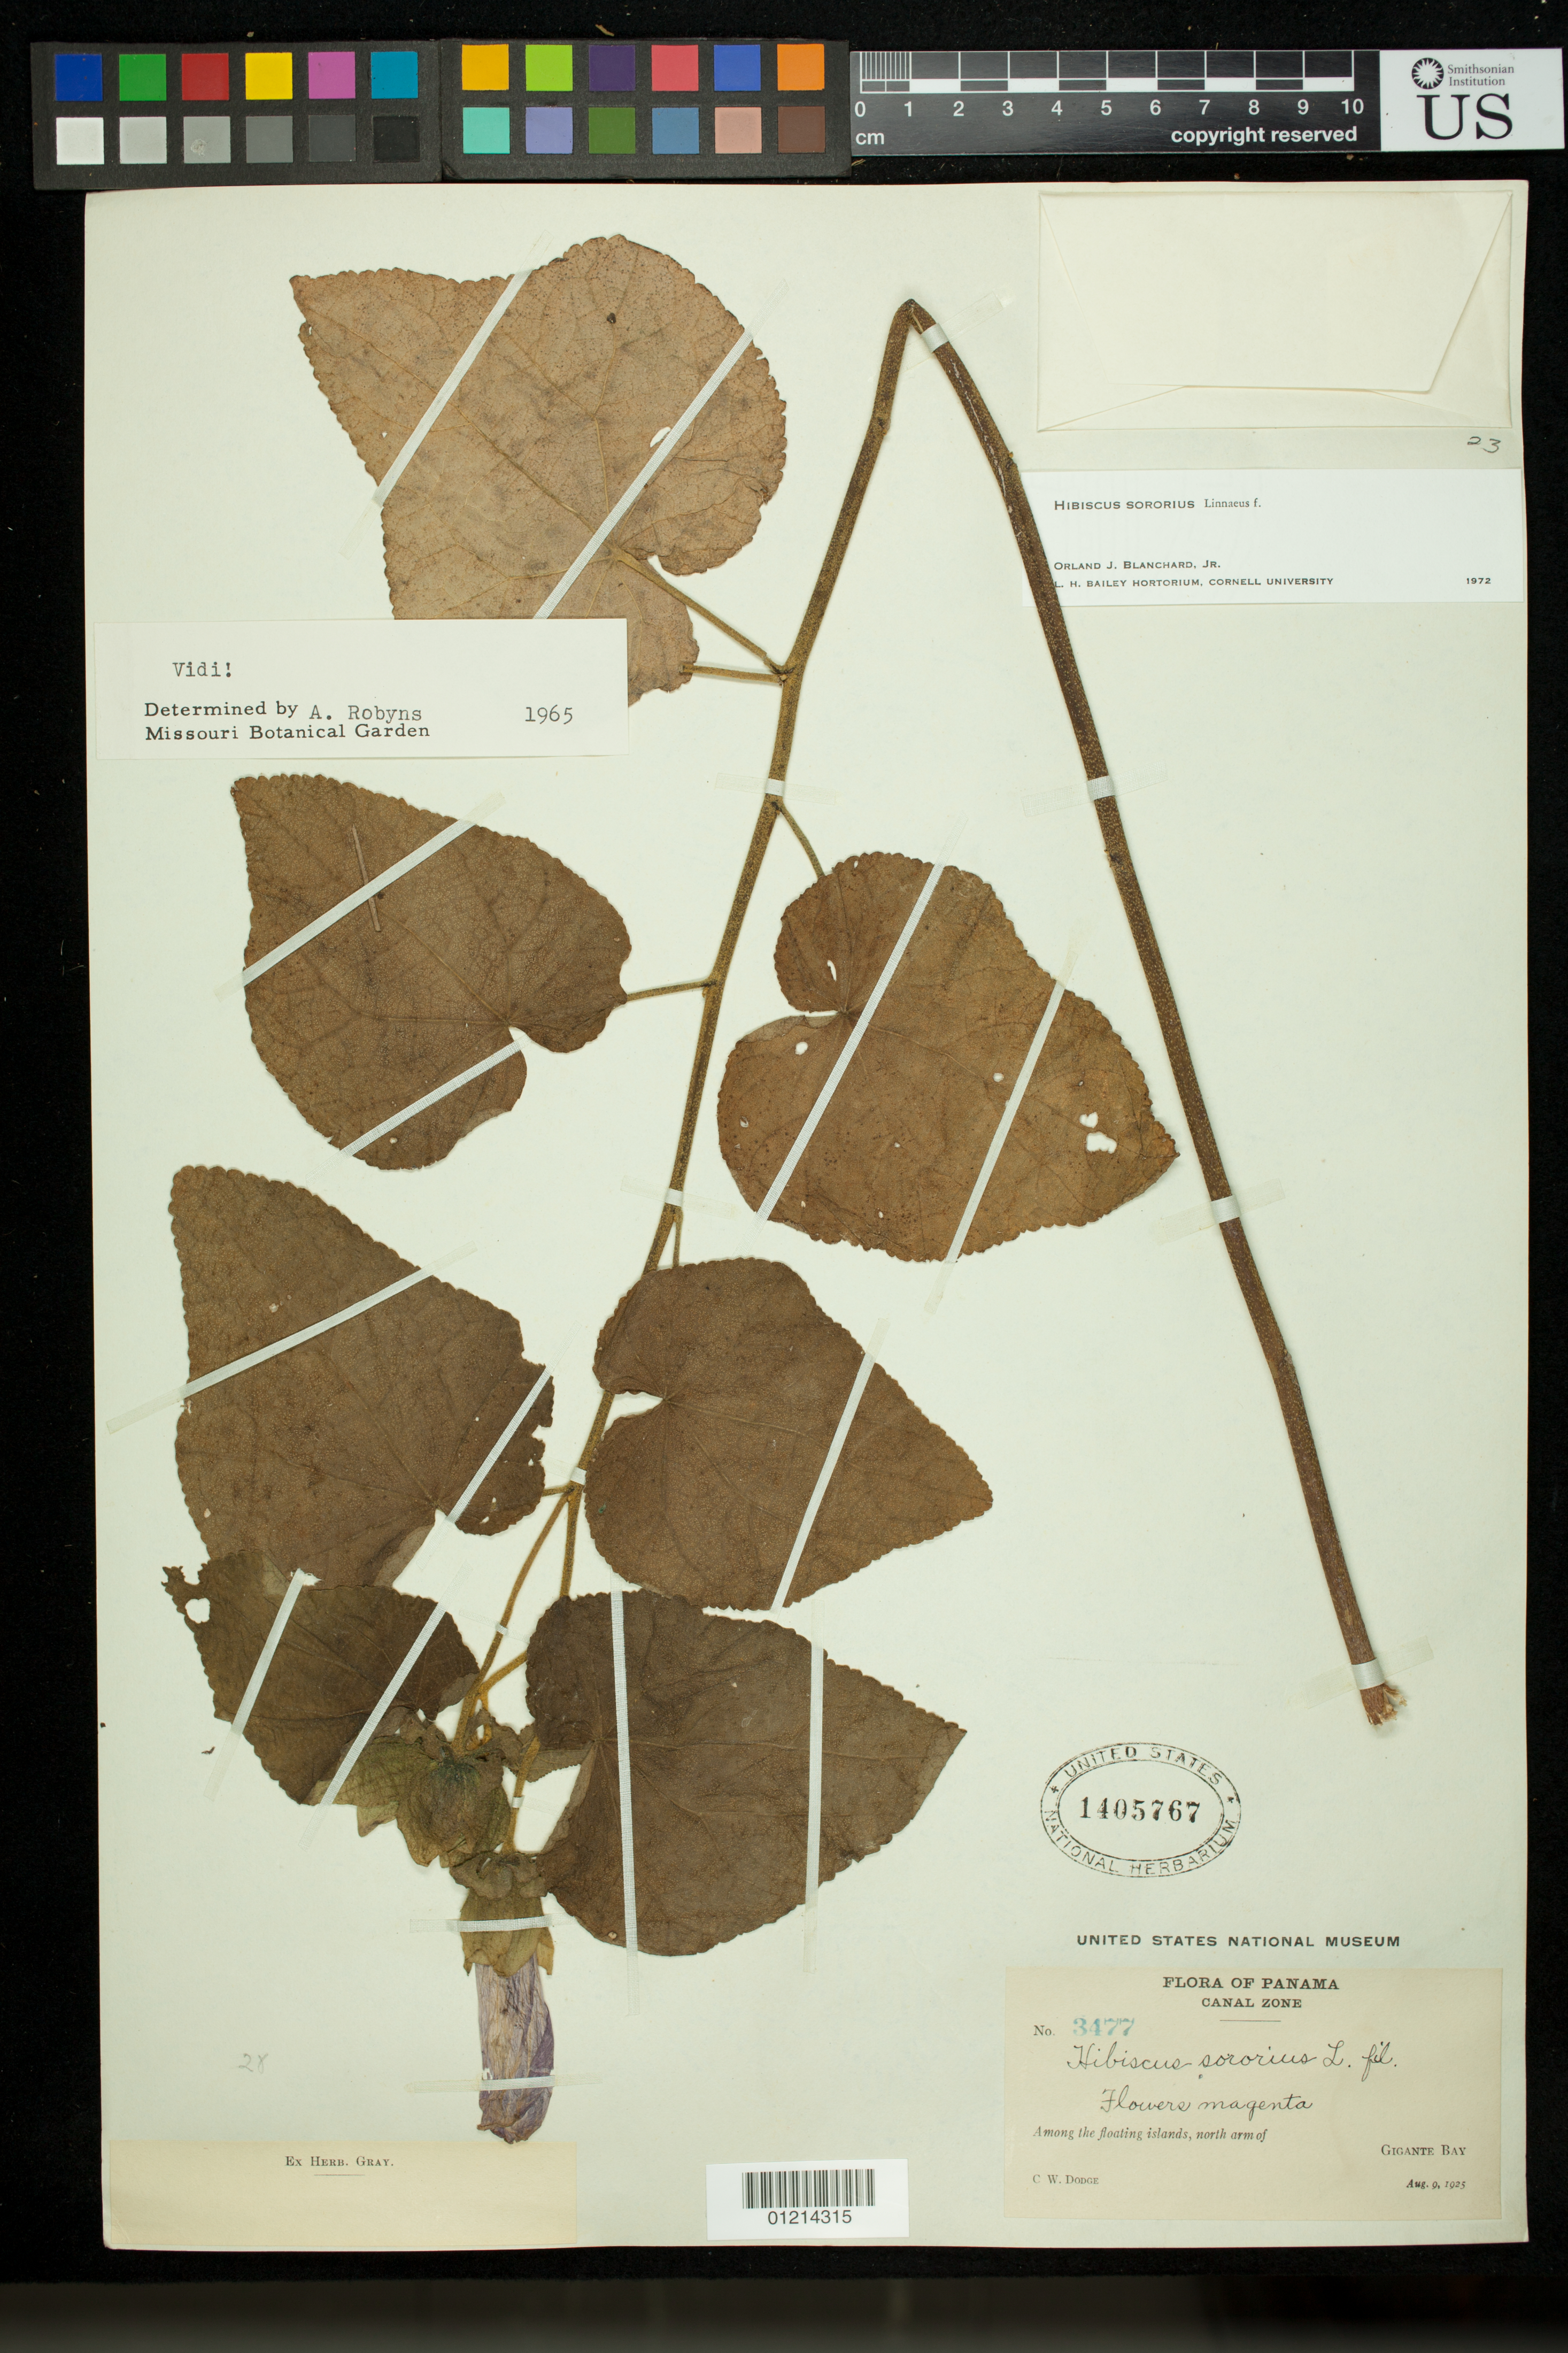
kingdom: Plantae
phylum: Tracheophyta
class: Magnoliopsida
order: Malvales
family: Malvaceae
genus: Hibiscus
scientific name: Hibiscus sororius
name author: L.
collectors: C. W. Dodge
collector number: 3477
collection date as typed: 09 Aug 1925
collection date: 1925-08-09 or 1925-09-08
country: Panama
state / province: Panamá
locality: among the floating islands, north arm of Gigante Bay, Canal Zone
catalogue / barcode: US 1405767